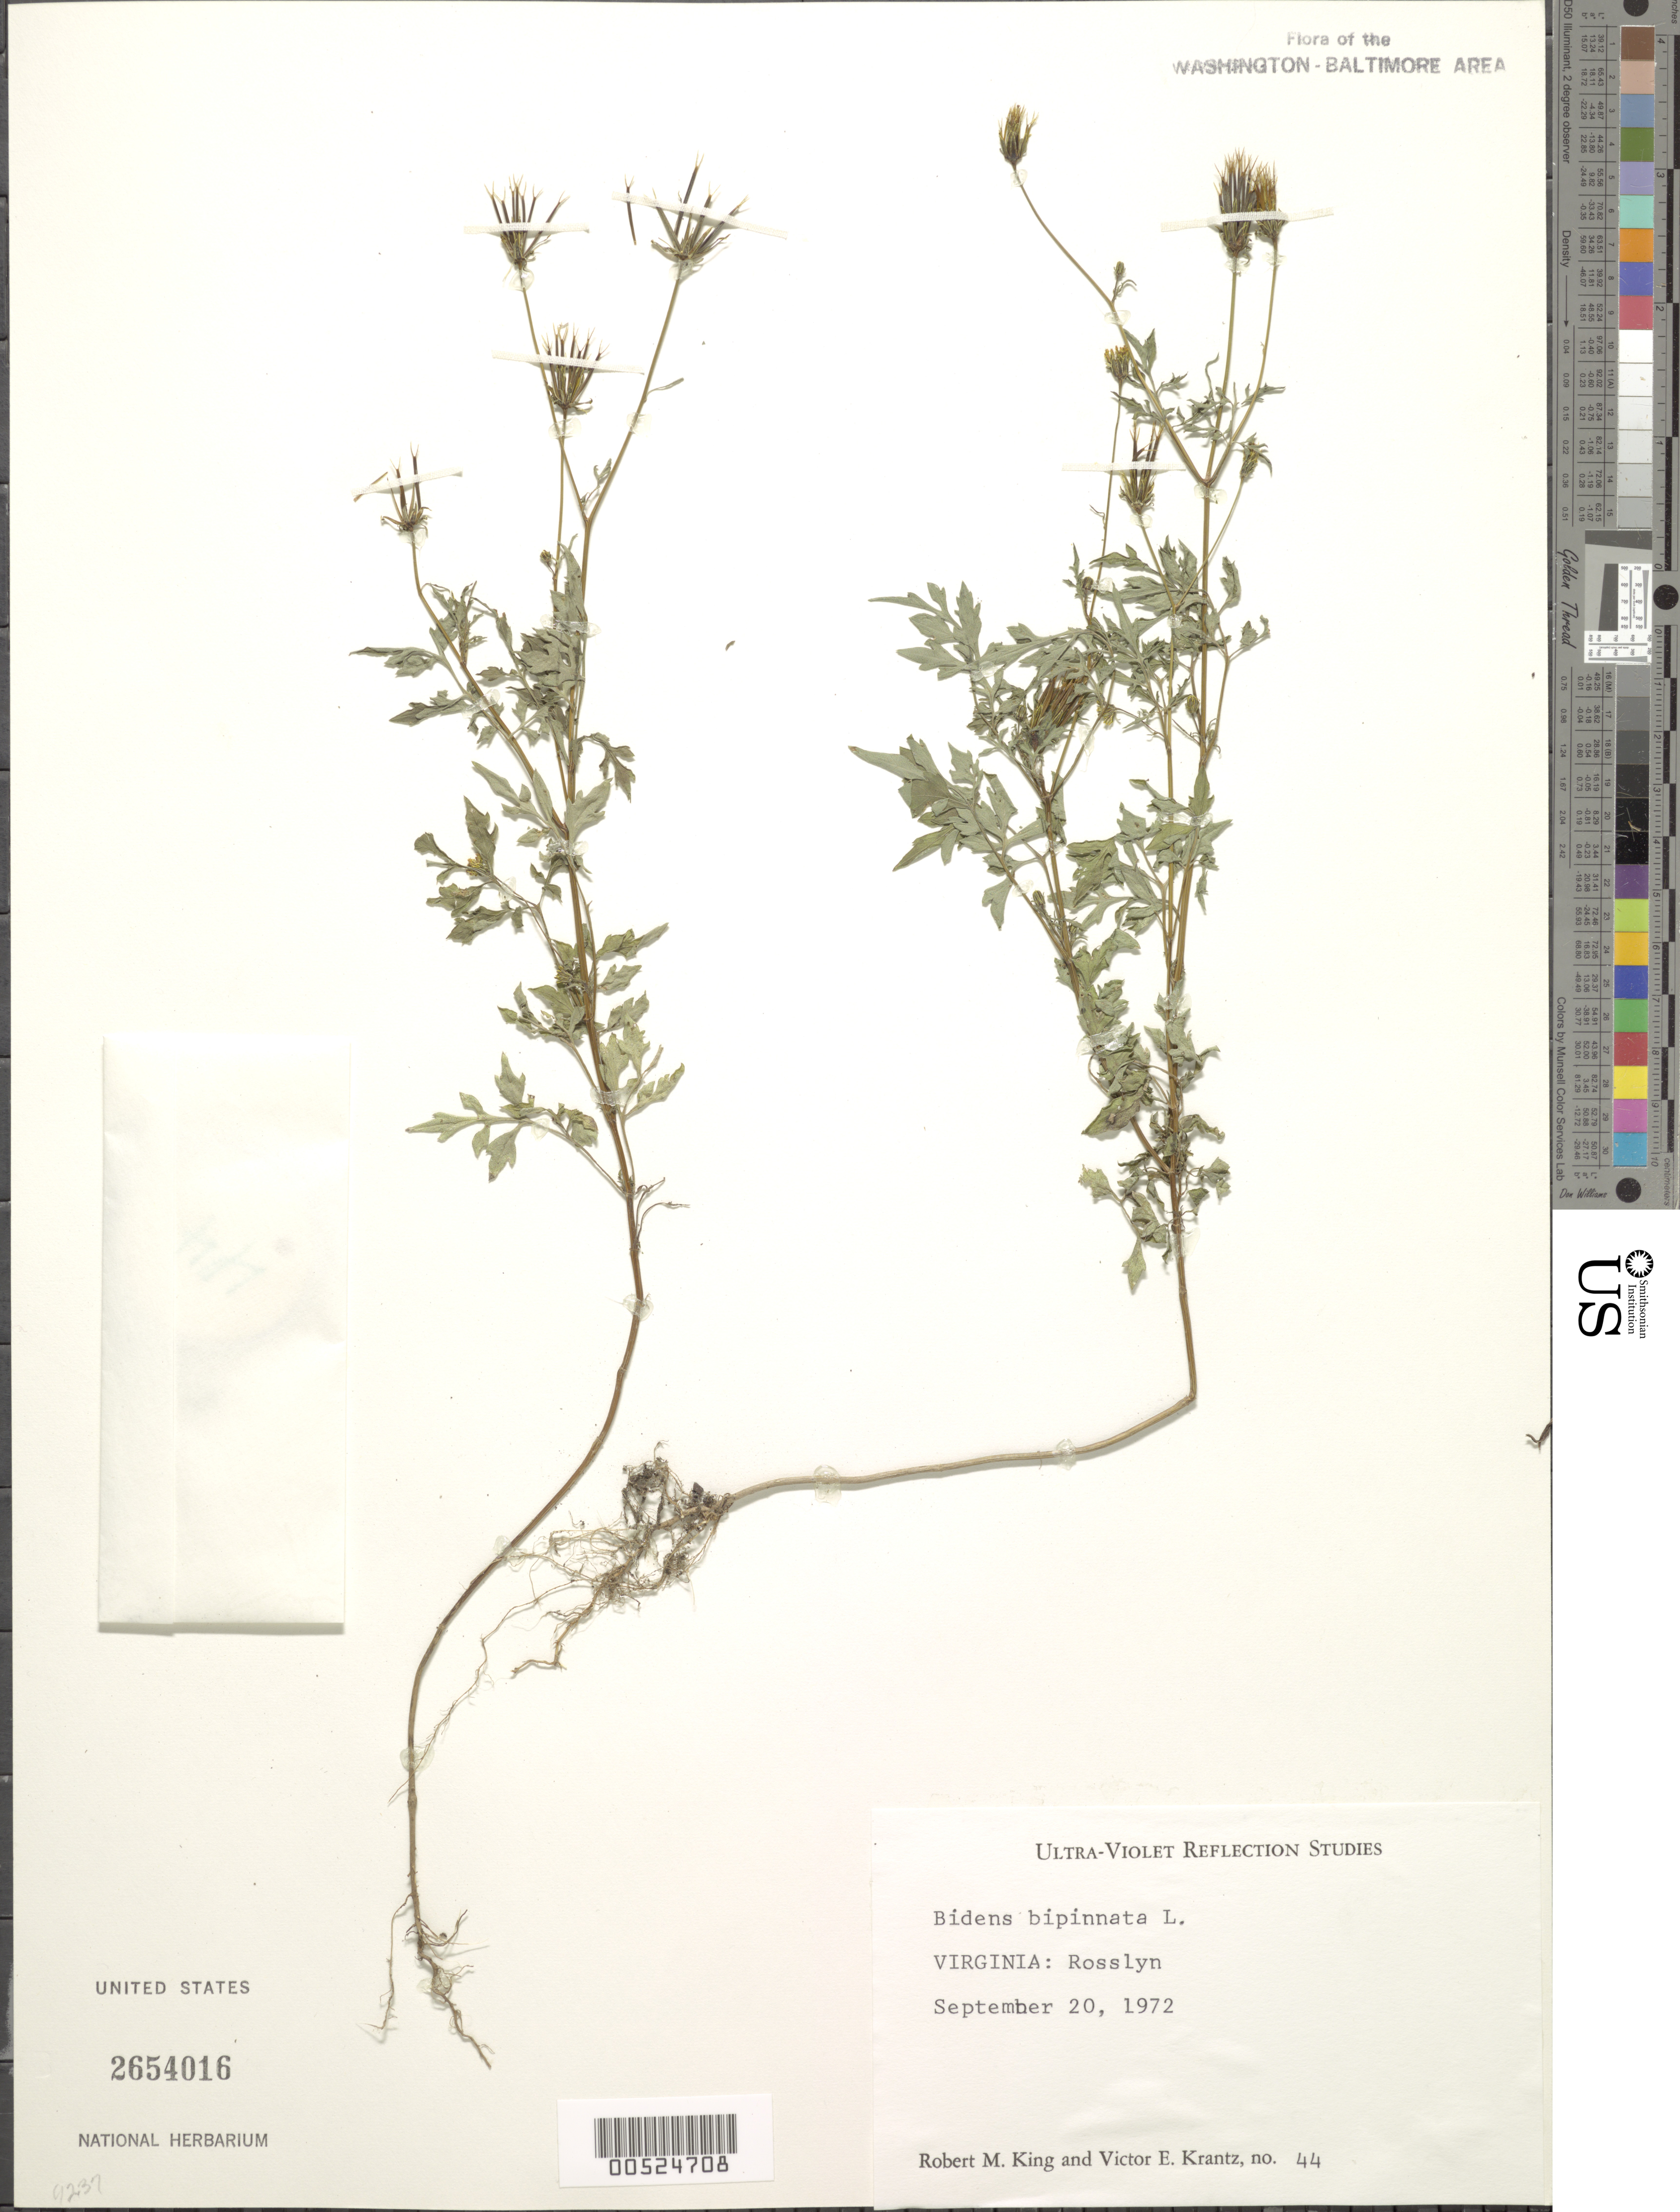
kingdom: Plantae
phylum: Tracheophyta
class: Magnoliopsida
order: Asterales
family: Asteraceae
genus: Bidens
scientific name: Bidens bipinnata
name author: L.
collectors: R. M. King & V. Krantz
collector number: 44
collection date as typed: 20 Sep 1972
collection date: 1972-09-20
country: United States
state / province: Virginia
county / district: Arlington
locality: Rosslyn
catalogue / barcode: US 2654016